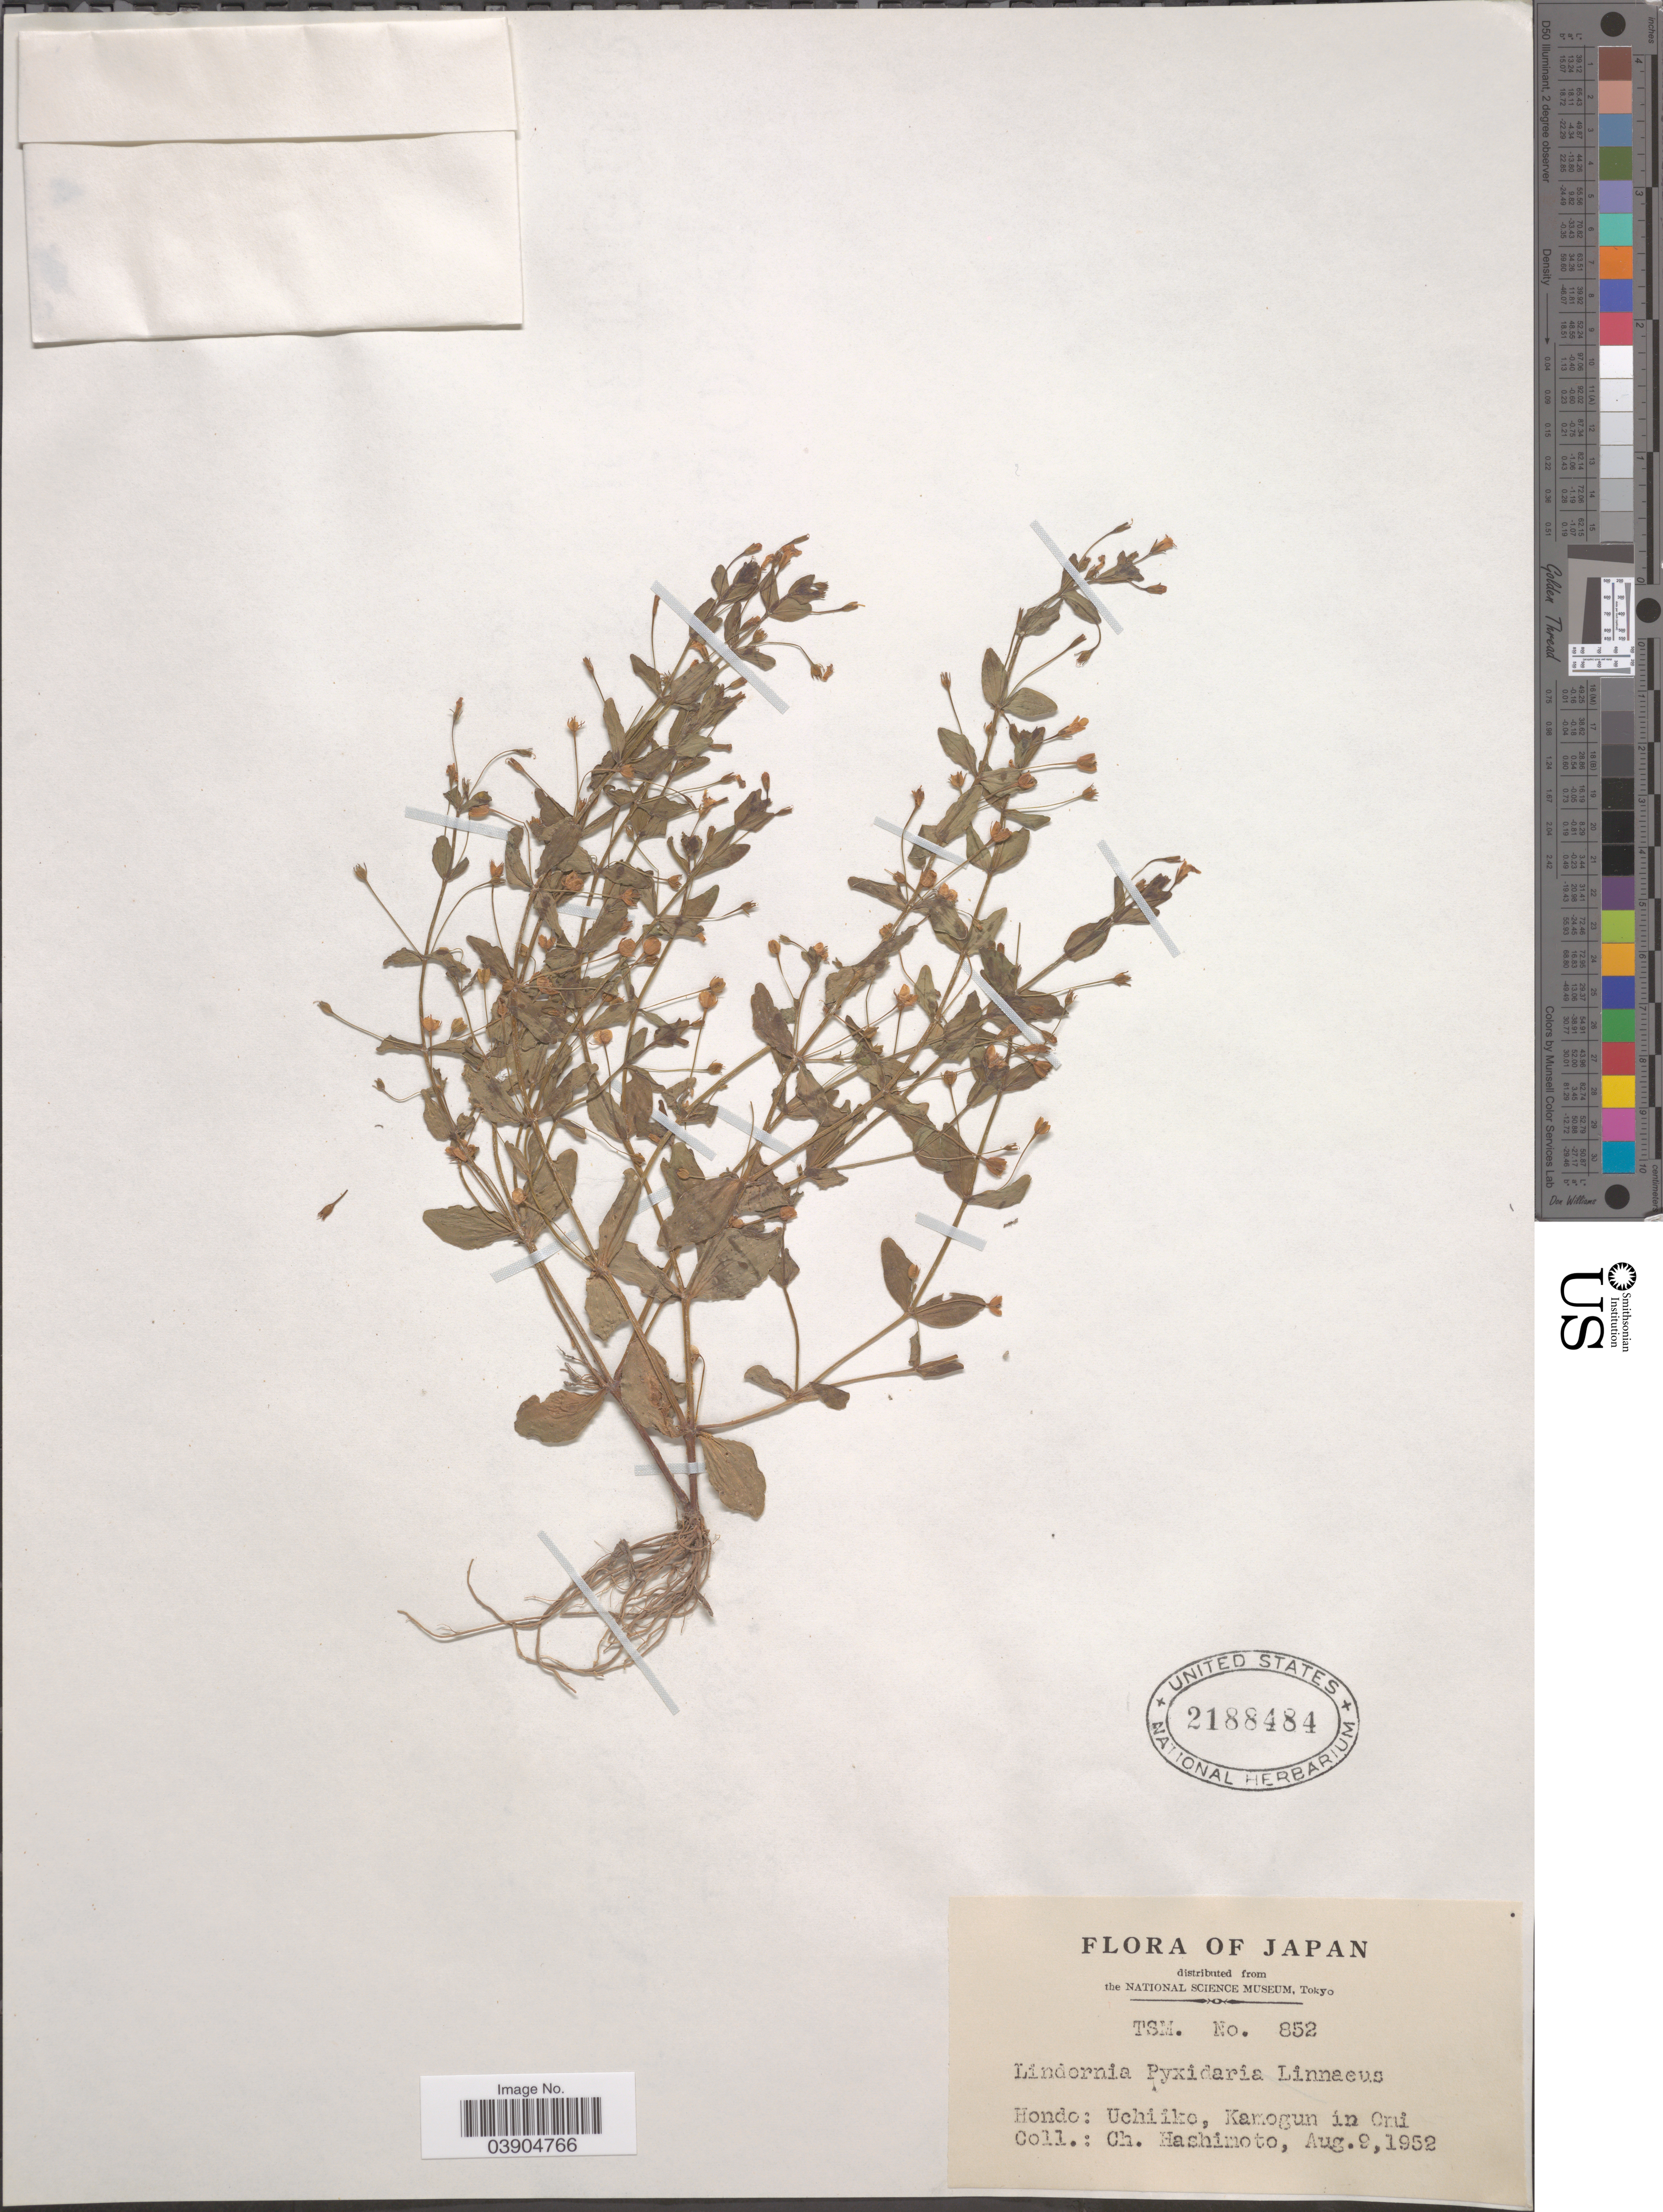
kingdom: Plantae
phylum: Tracheophyta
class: Magnoliopsida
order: Lamiales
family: Linderniaceae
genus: Lindernia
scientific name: Lindernia procumbens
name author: (Krock.) Philcox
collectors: C. Hashimoto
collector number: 852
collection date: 1952-08-09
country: Japan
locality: Hondo: Uchiiko, Kamogun in Omi.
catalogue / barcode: US 2188484